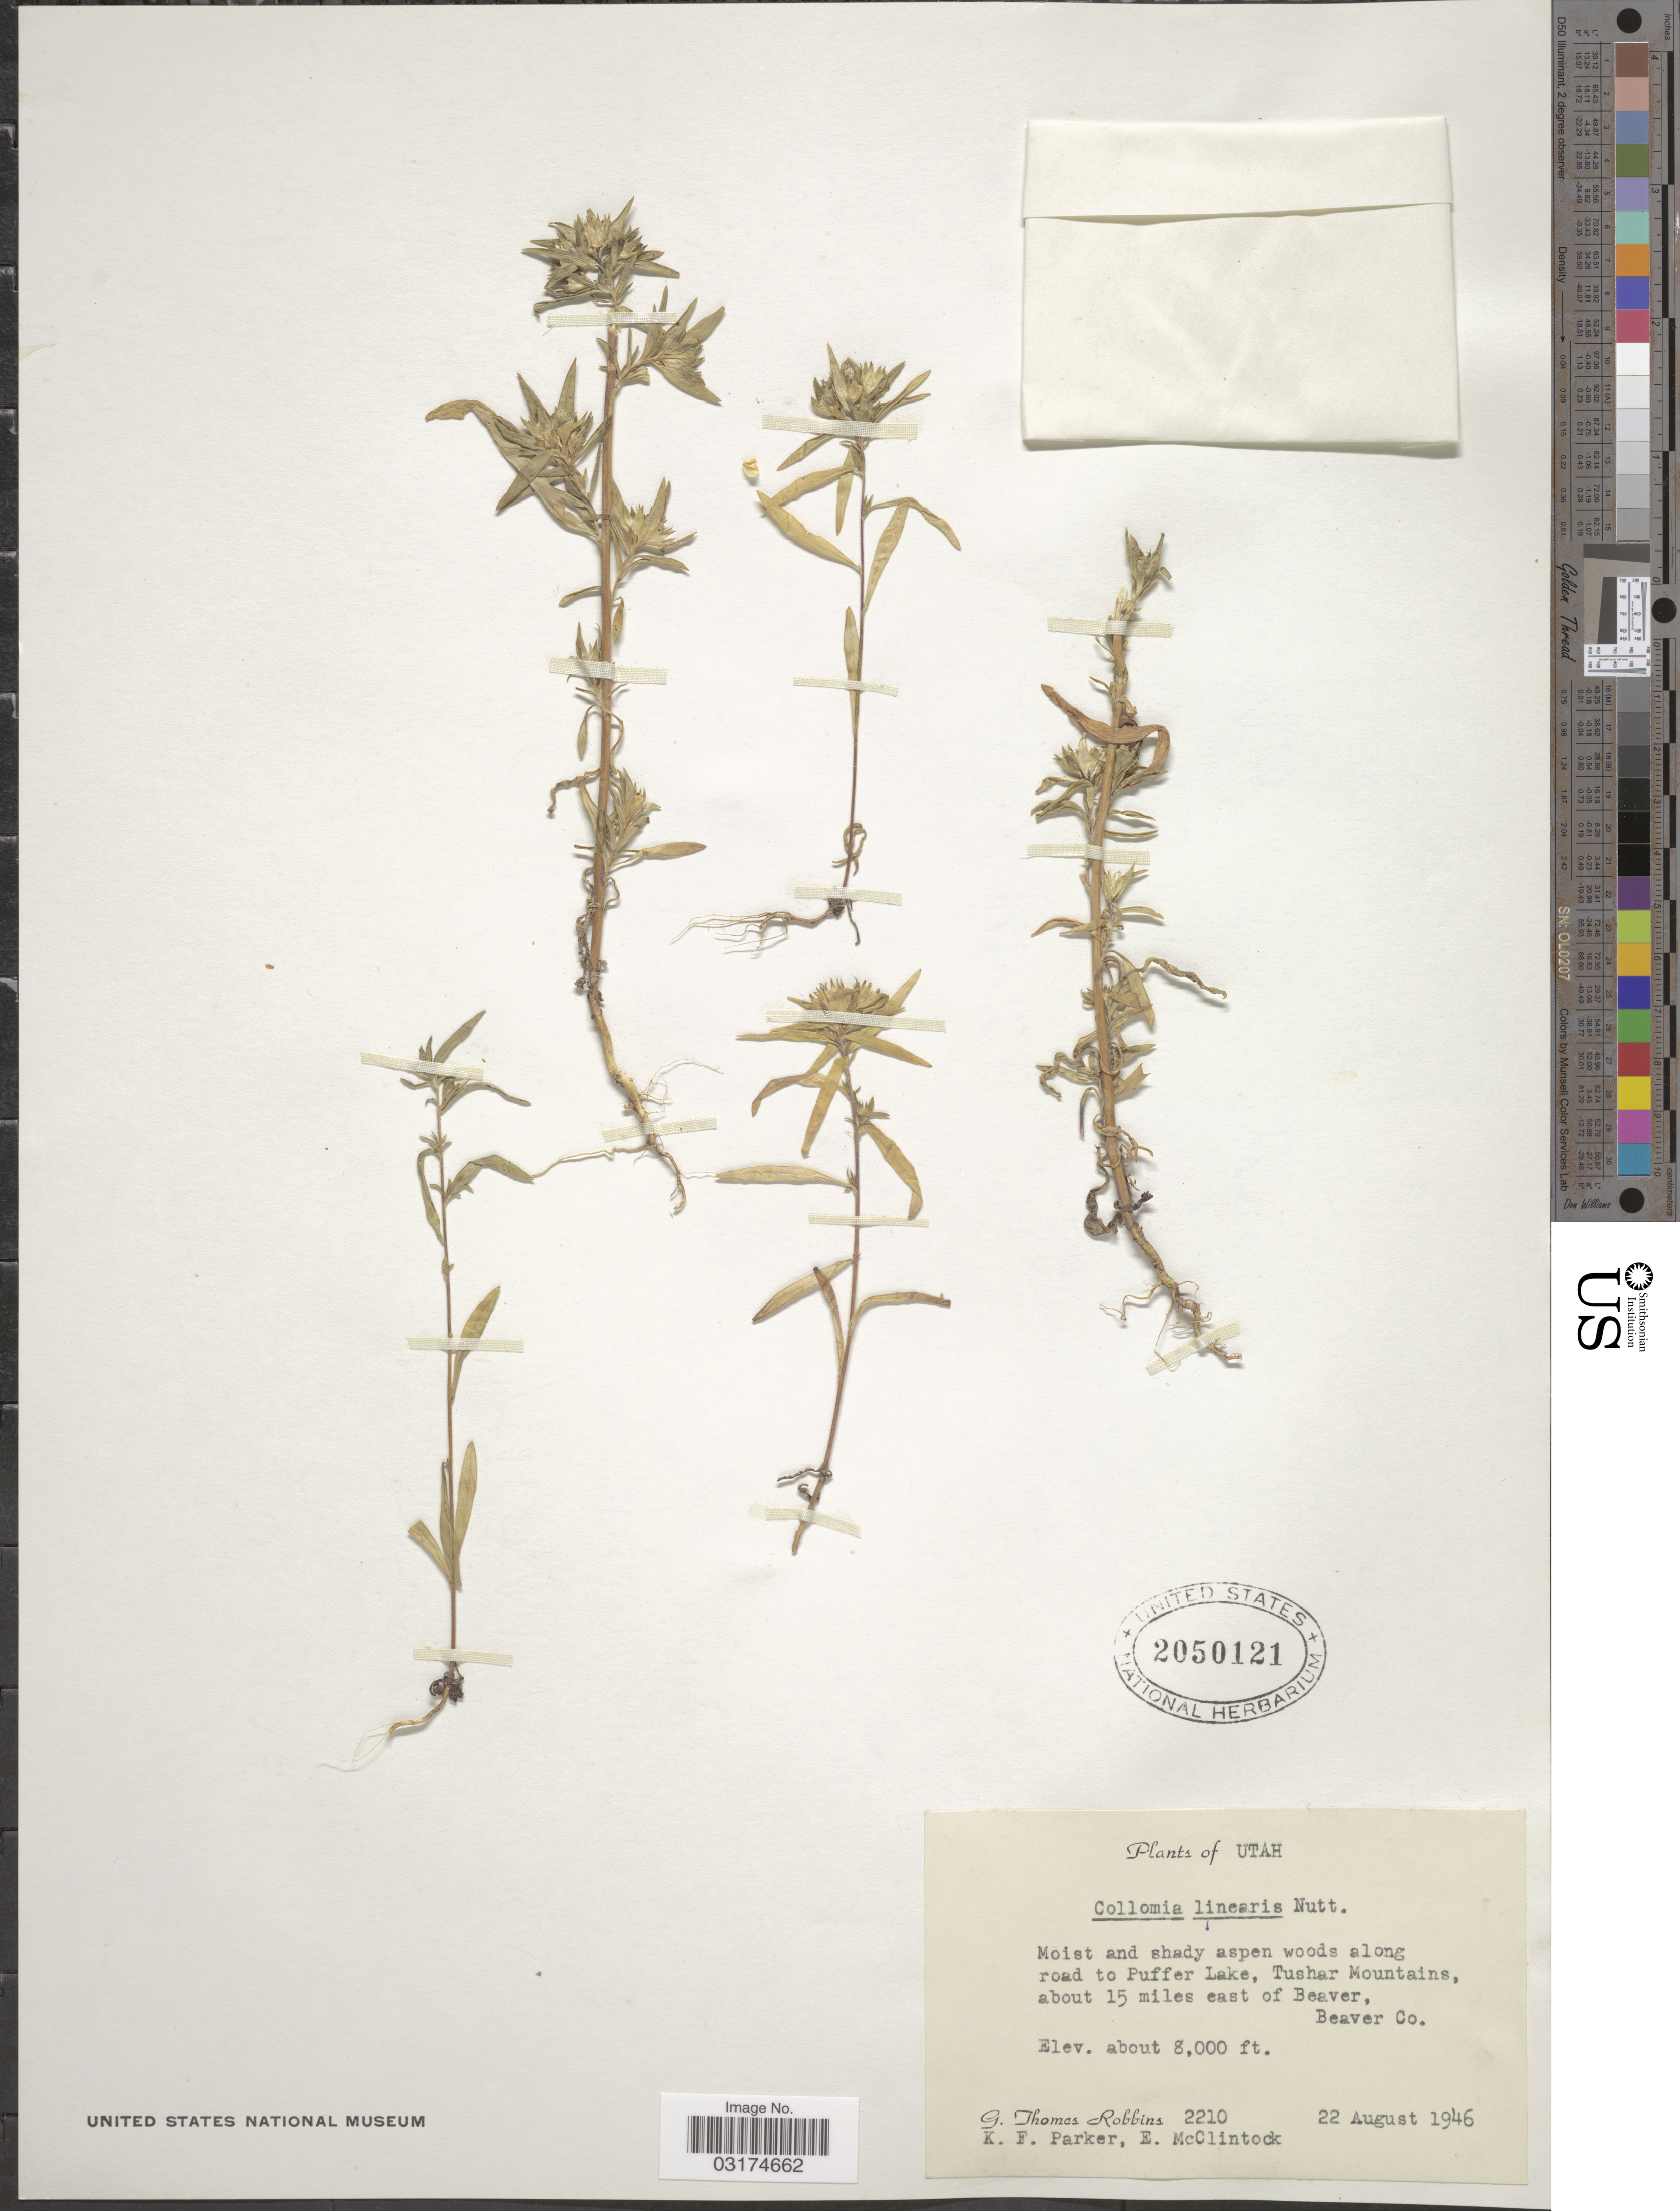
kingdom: Plantae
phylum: Tracheophyta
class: Magnoliopsida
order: Ericales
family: Polemoniaceae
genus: Collomia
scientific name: Collomia linearis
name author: Nutt.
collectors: G. T. Robbins, K. F. Parker & E. McClintock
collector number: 2210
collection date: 1946-08-22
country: United States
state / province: Utah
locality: Road to Puffer Lake, Tushar Mountains, about 15 miles east of Beaver. Beaver Co.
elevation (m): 2438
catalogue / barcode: US 2050121